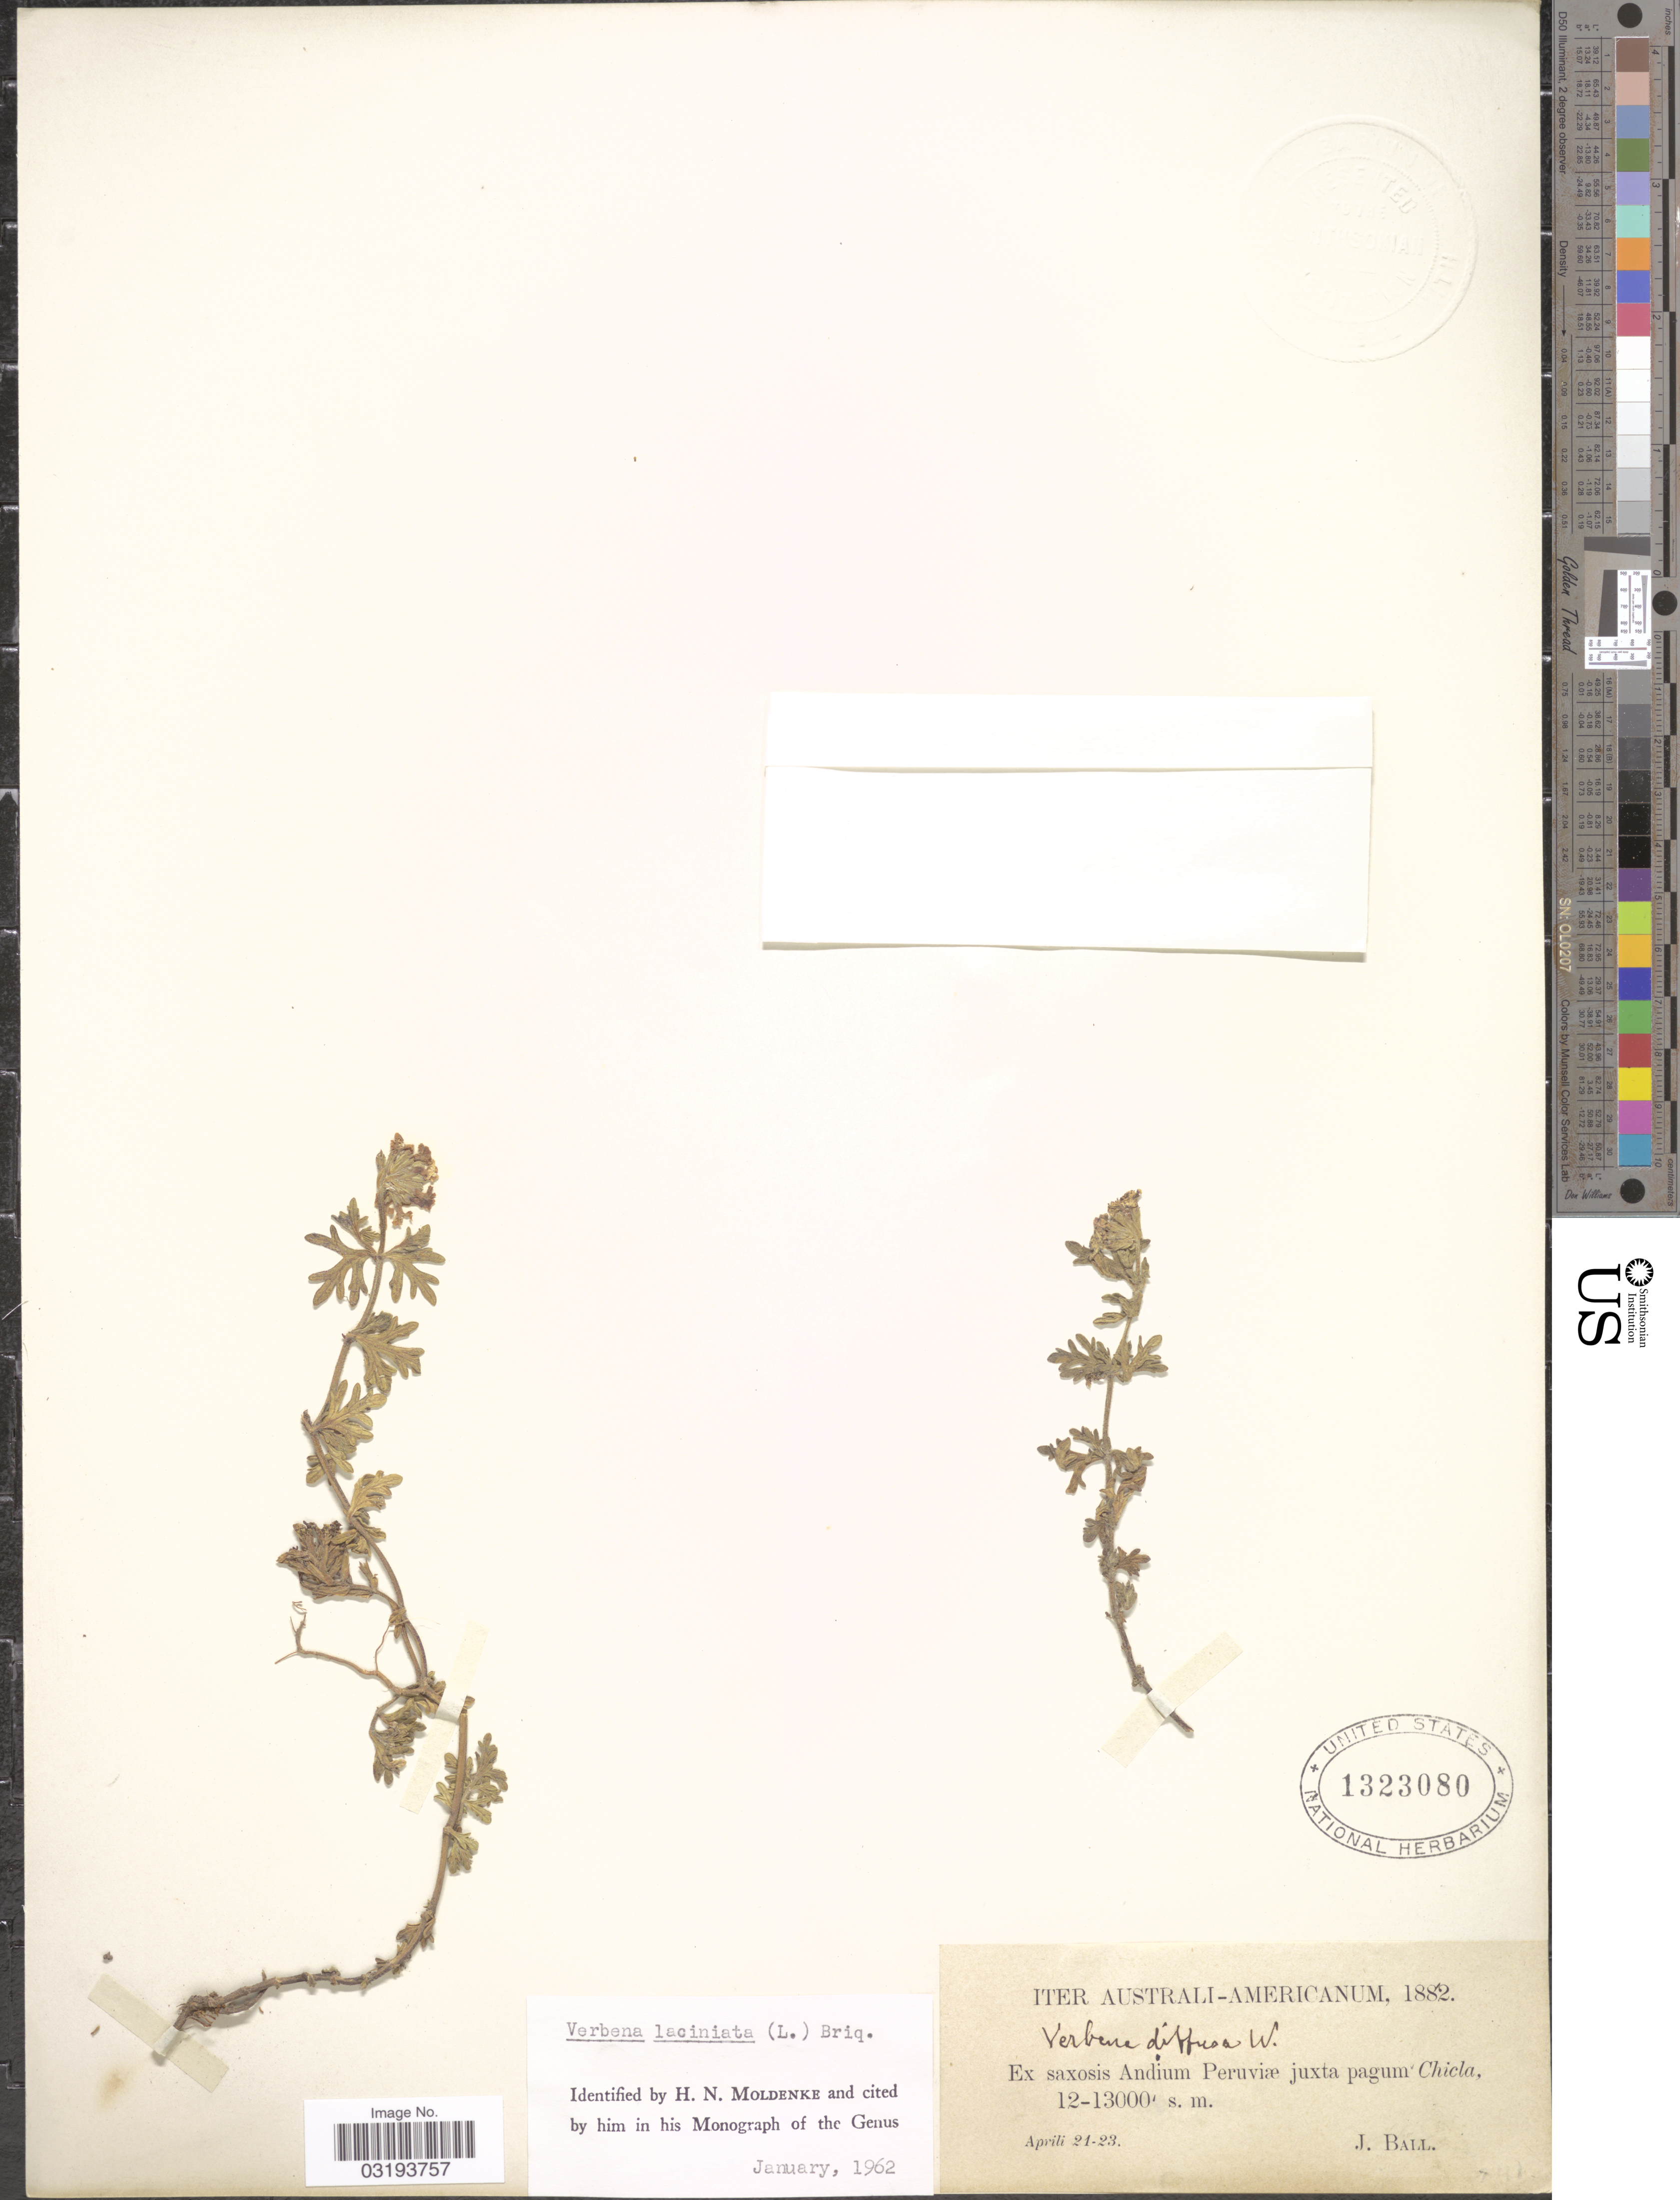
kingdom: Plantae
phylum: Tracheophyta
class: Magnoliopsida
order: Lamiales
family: Verbenaceae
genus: Verbena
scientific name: Verbena laciniata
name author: (L.) Briq.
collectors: J. Ball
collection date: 1882-04-21/1882-04-23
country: Peru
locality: Ex saxosis Andium Peruviæ juxta pagum Chicla.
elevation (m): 3658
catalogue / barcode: US 1323080